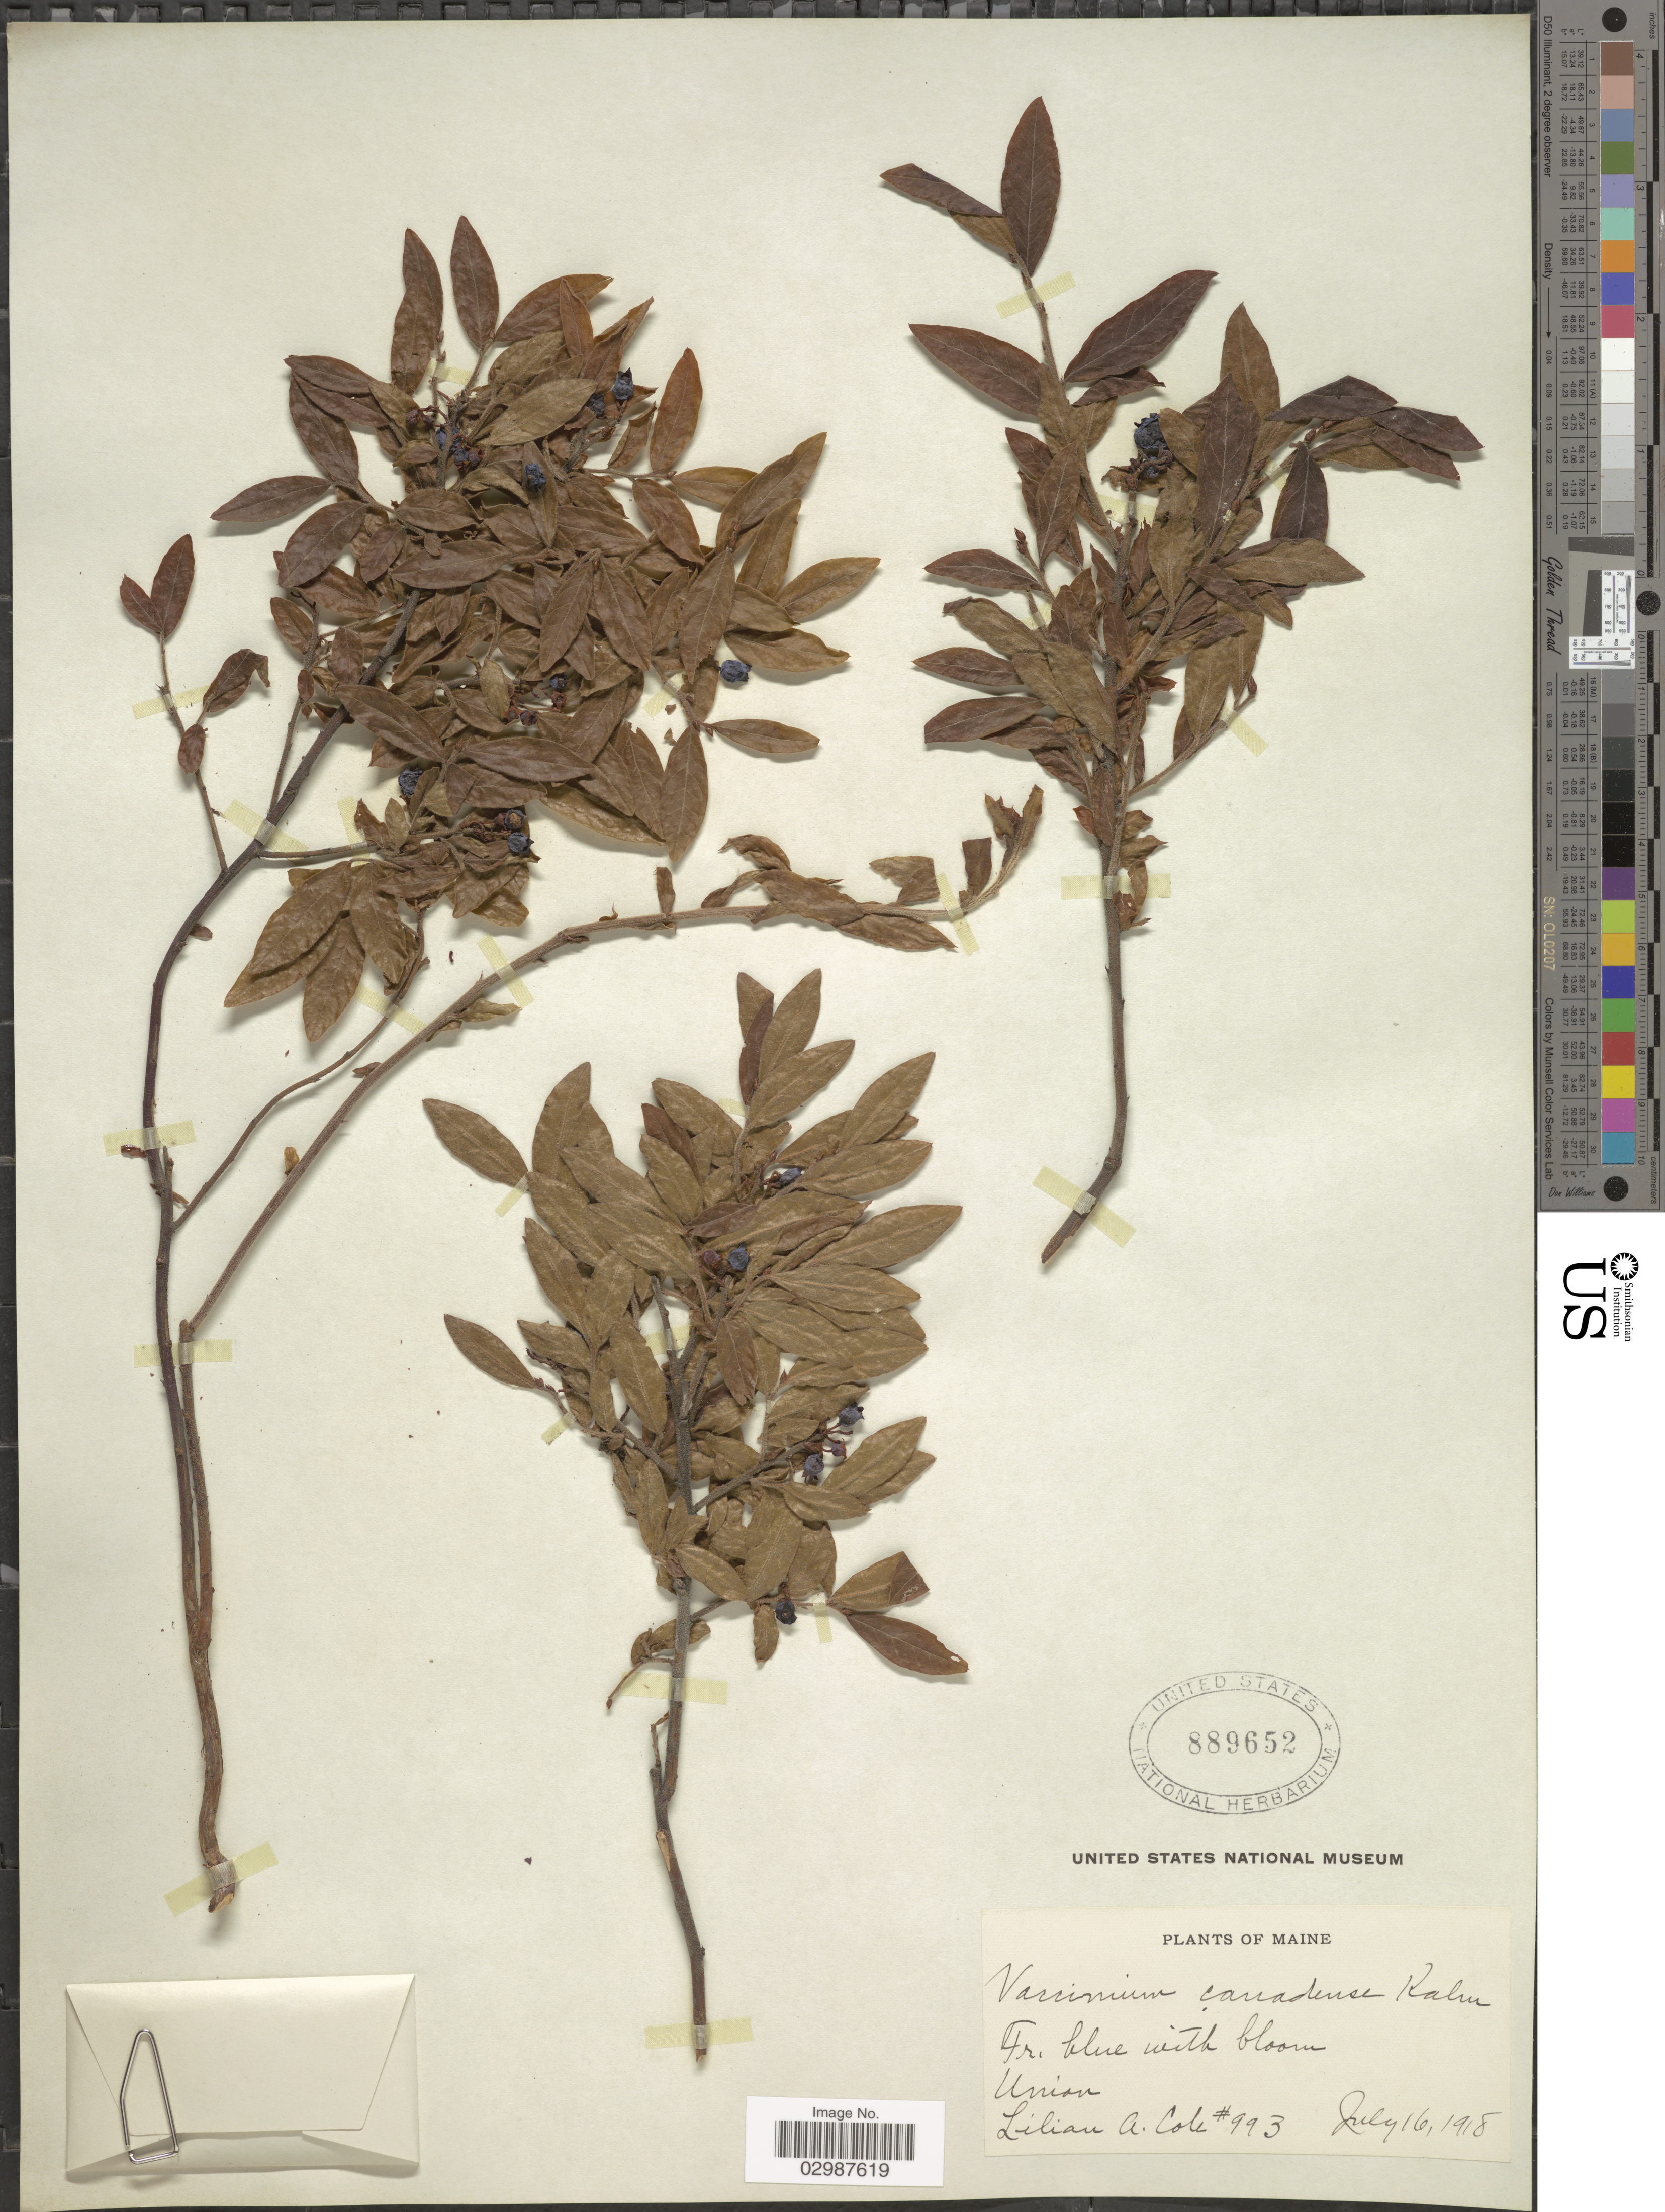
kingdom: Plantae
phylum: Tracheophyta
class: Magnoliopsida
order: Ericales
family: Ericaceae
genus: Vaccinium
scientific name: Vaccinium canadense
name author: Kalm ex Richardson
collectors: L. A. Cole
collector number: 993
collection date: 1918-07-16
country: United States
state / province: Maine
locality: Union.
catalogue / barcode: US 889652